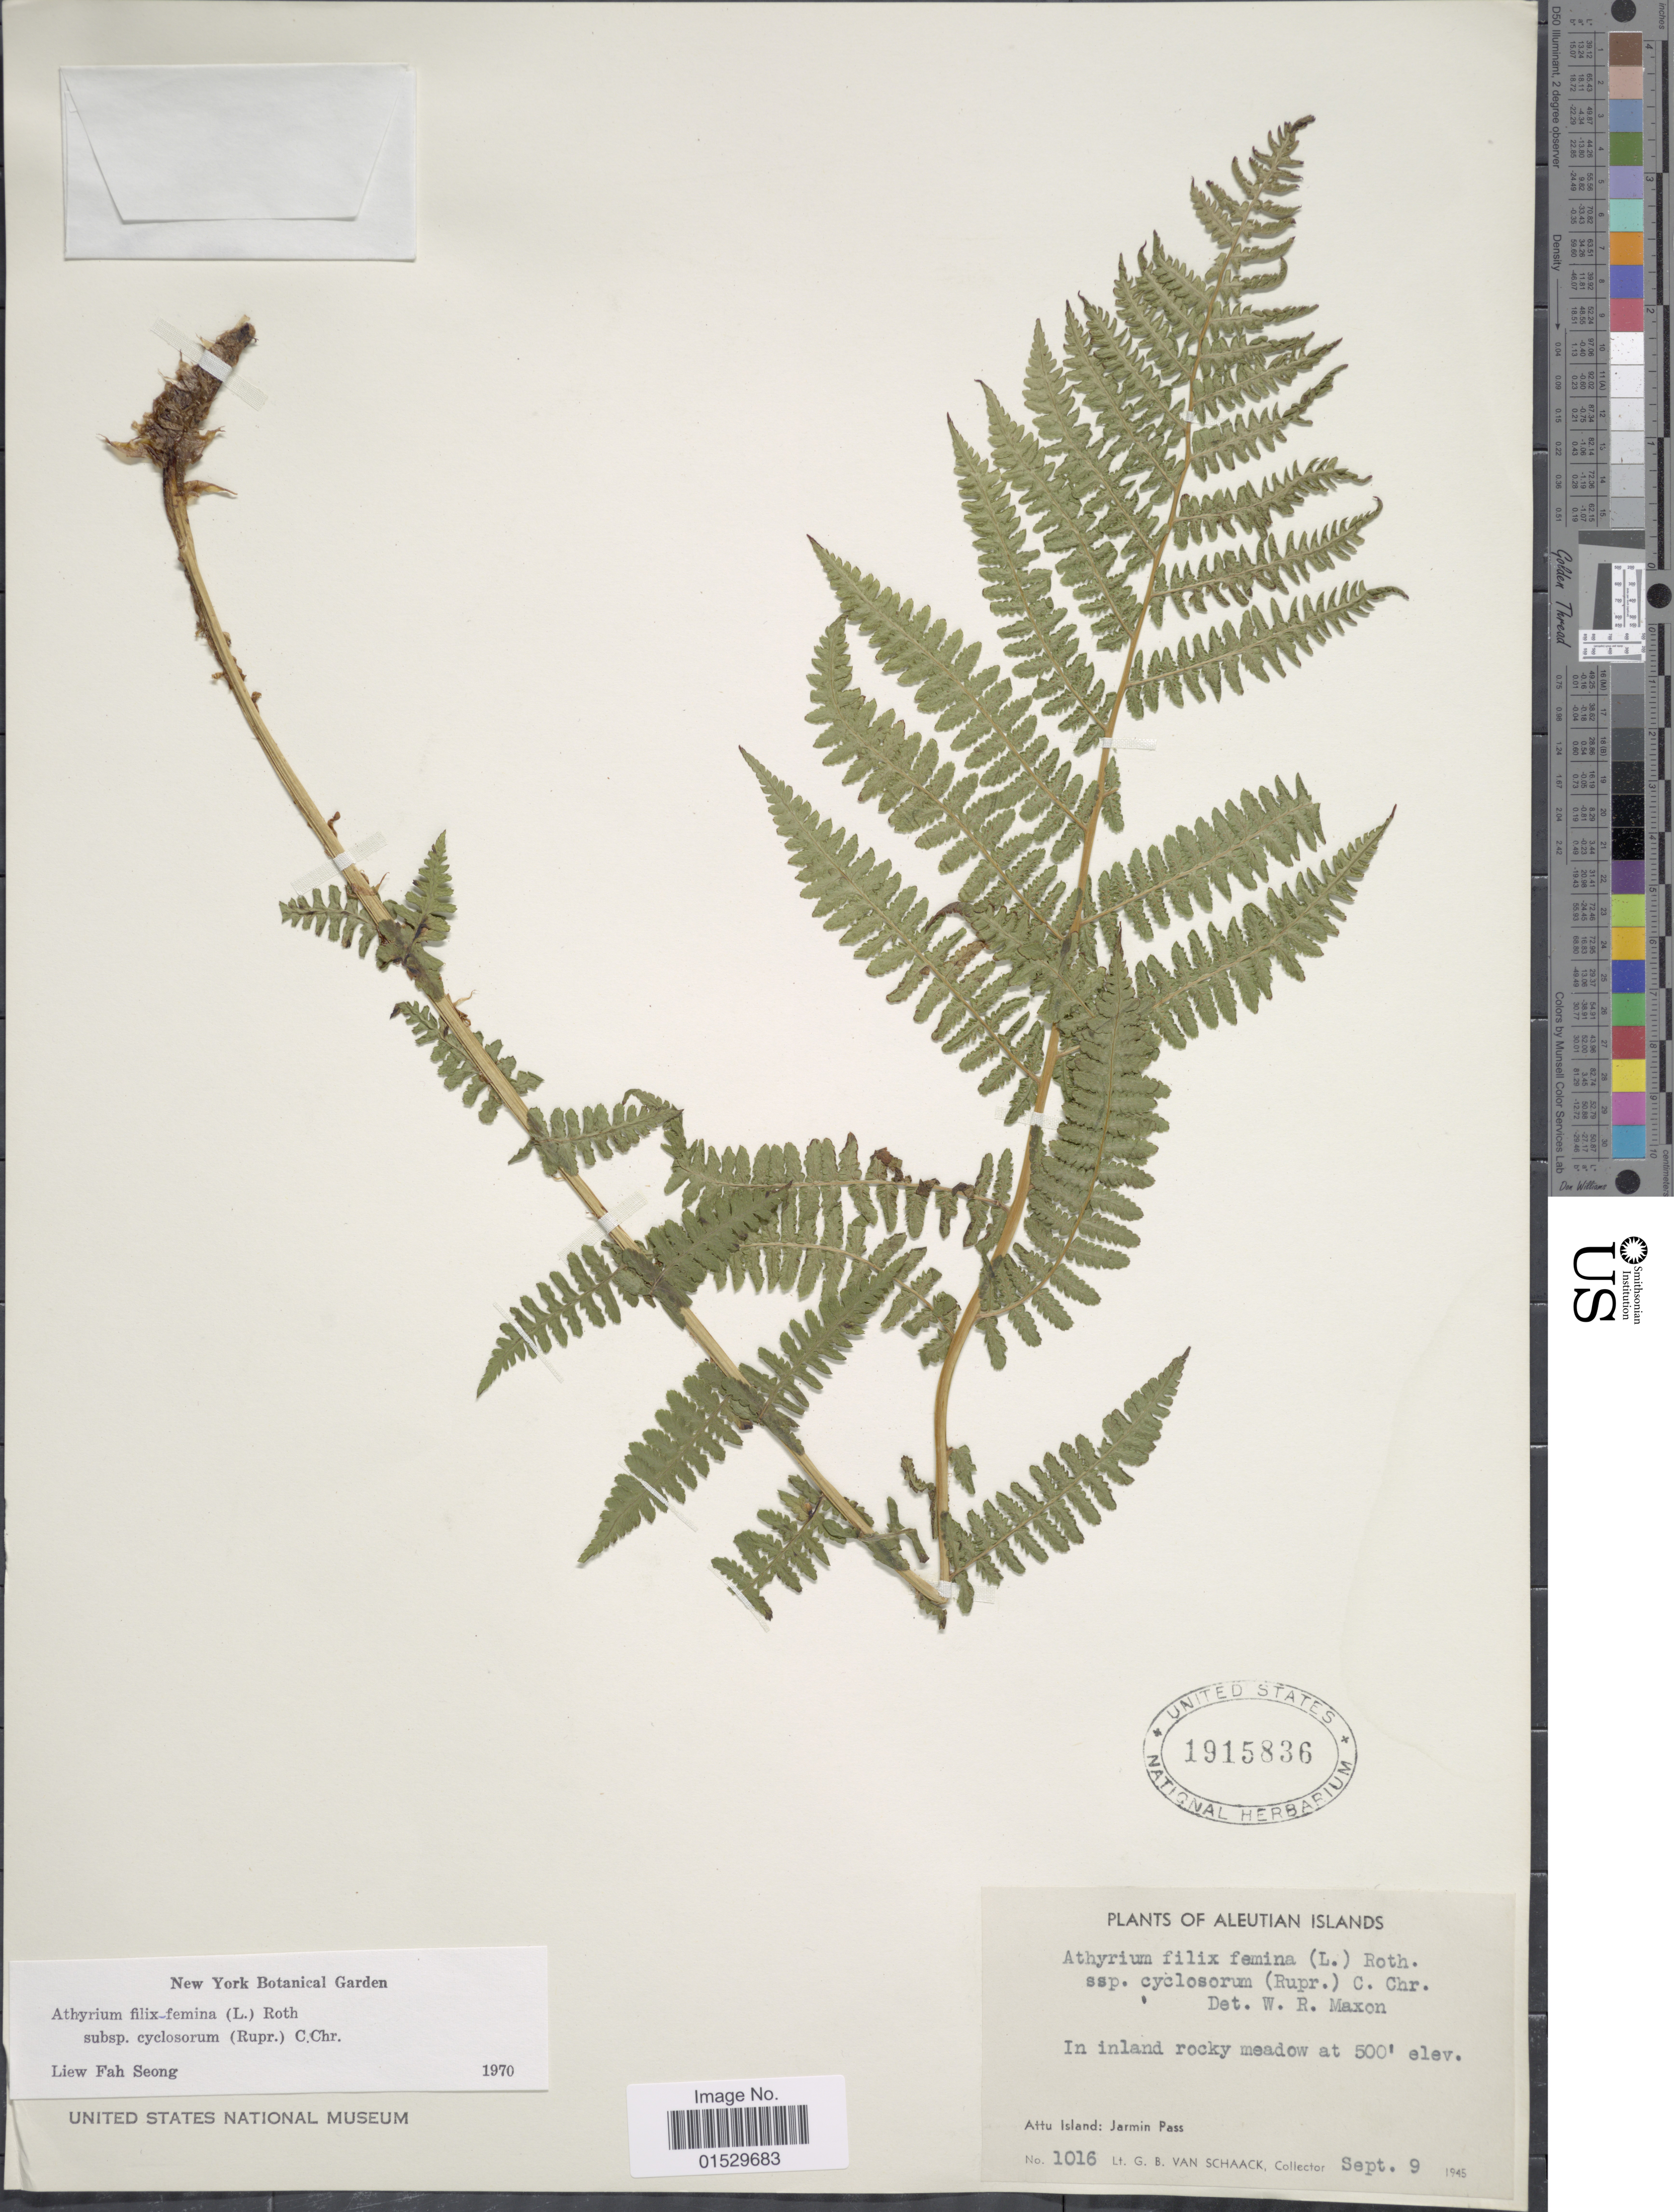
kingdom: Plantae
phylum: Tracheophyta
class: Polypodiopsida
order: Polypodiales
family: Athyriaceae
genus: Athyrium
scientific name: Athyrium filix-femina subsp. cyclosorum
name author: (Rupr.) C. Chr.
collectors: G. Van Schaak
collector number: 1016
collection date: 1945-09-09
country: United States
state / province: Alaska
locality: Aleutian Islands, Attu Island: Jarmin Pass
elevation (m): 152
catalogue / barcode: US 1915836